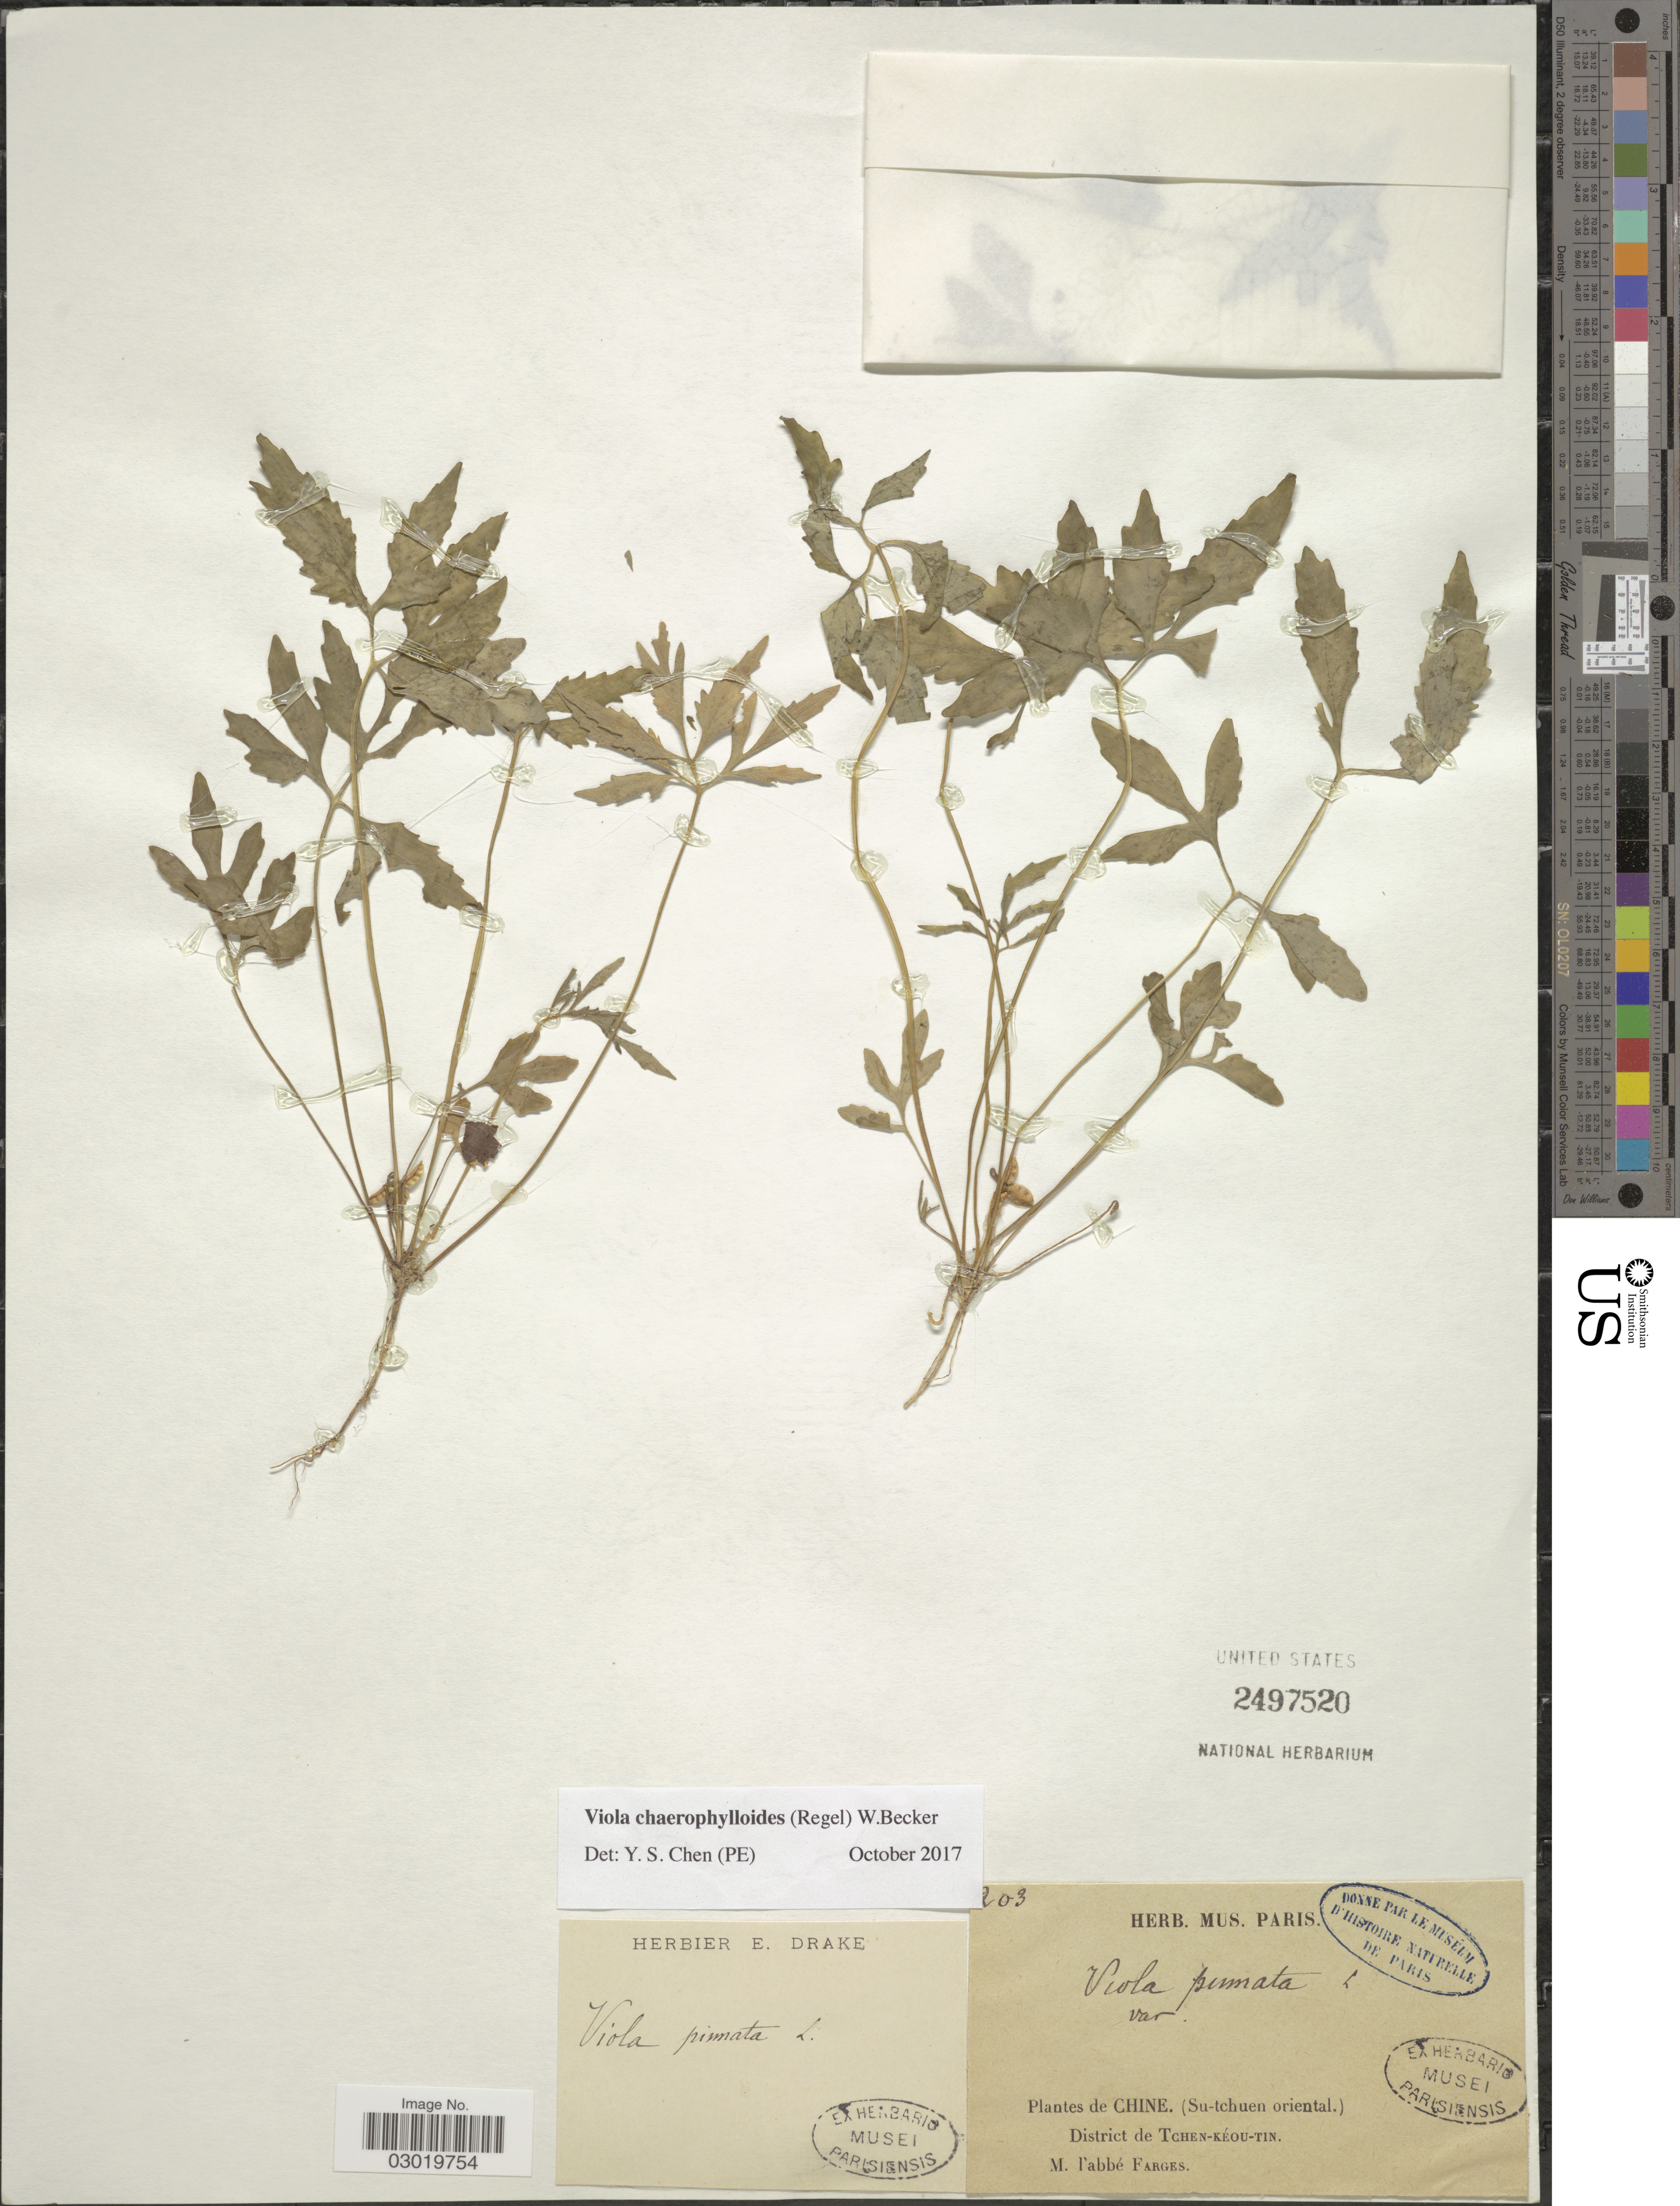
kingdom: Plantae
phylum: Tracheophyta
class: Magnoliopsida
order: Malpighiales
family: Violaceae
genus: Viola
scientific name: Viola chaerophylloides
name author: (Regel) W. Becker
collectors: M. Farges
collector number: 203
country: China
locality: (Su-tchuen oriental). District de Tchen-Kéou-Tin.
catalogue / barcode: US 2497520